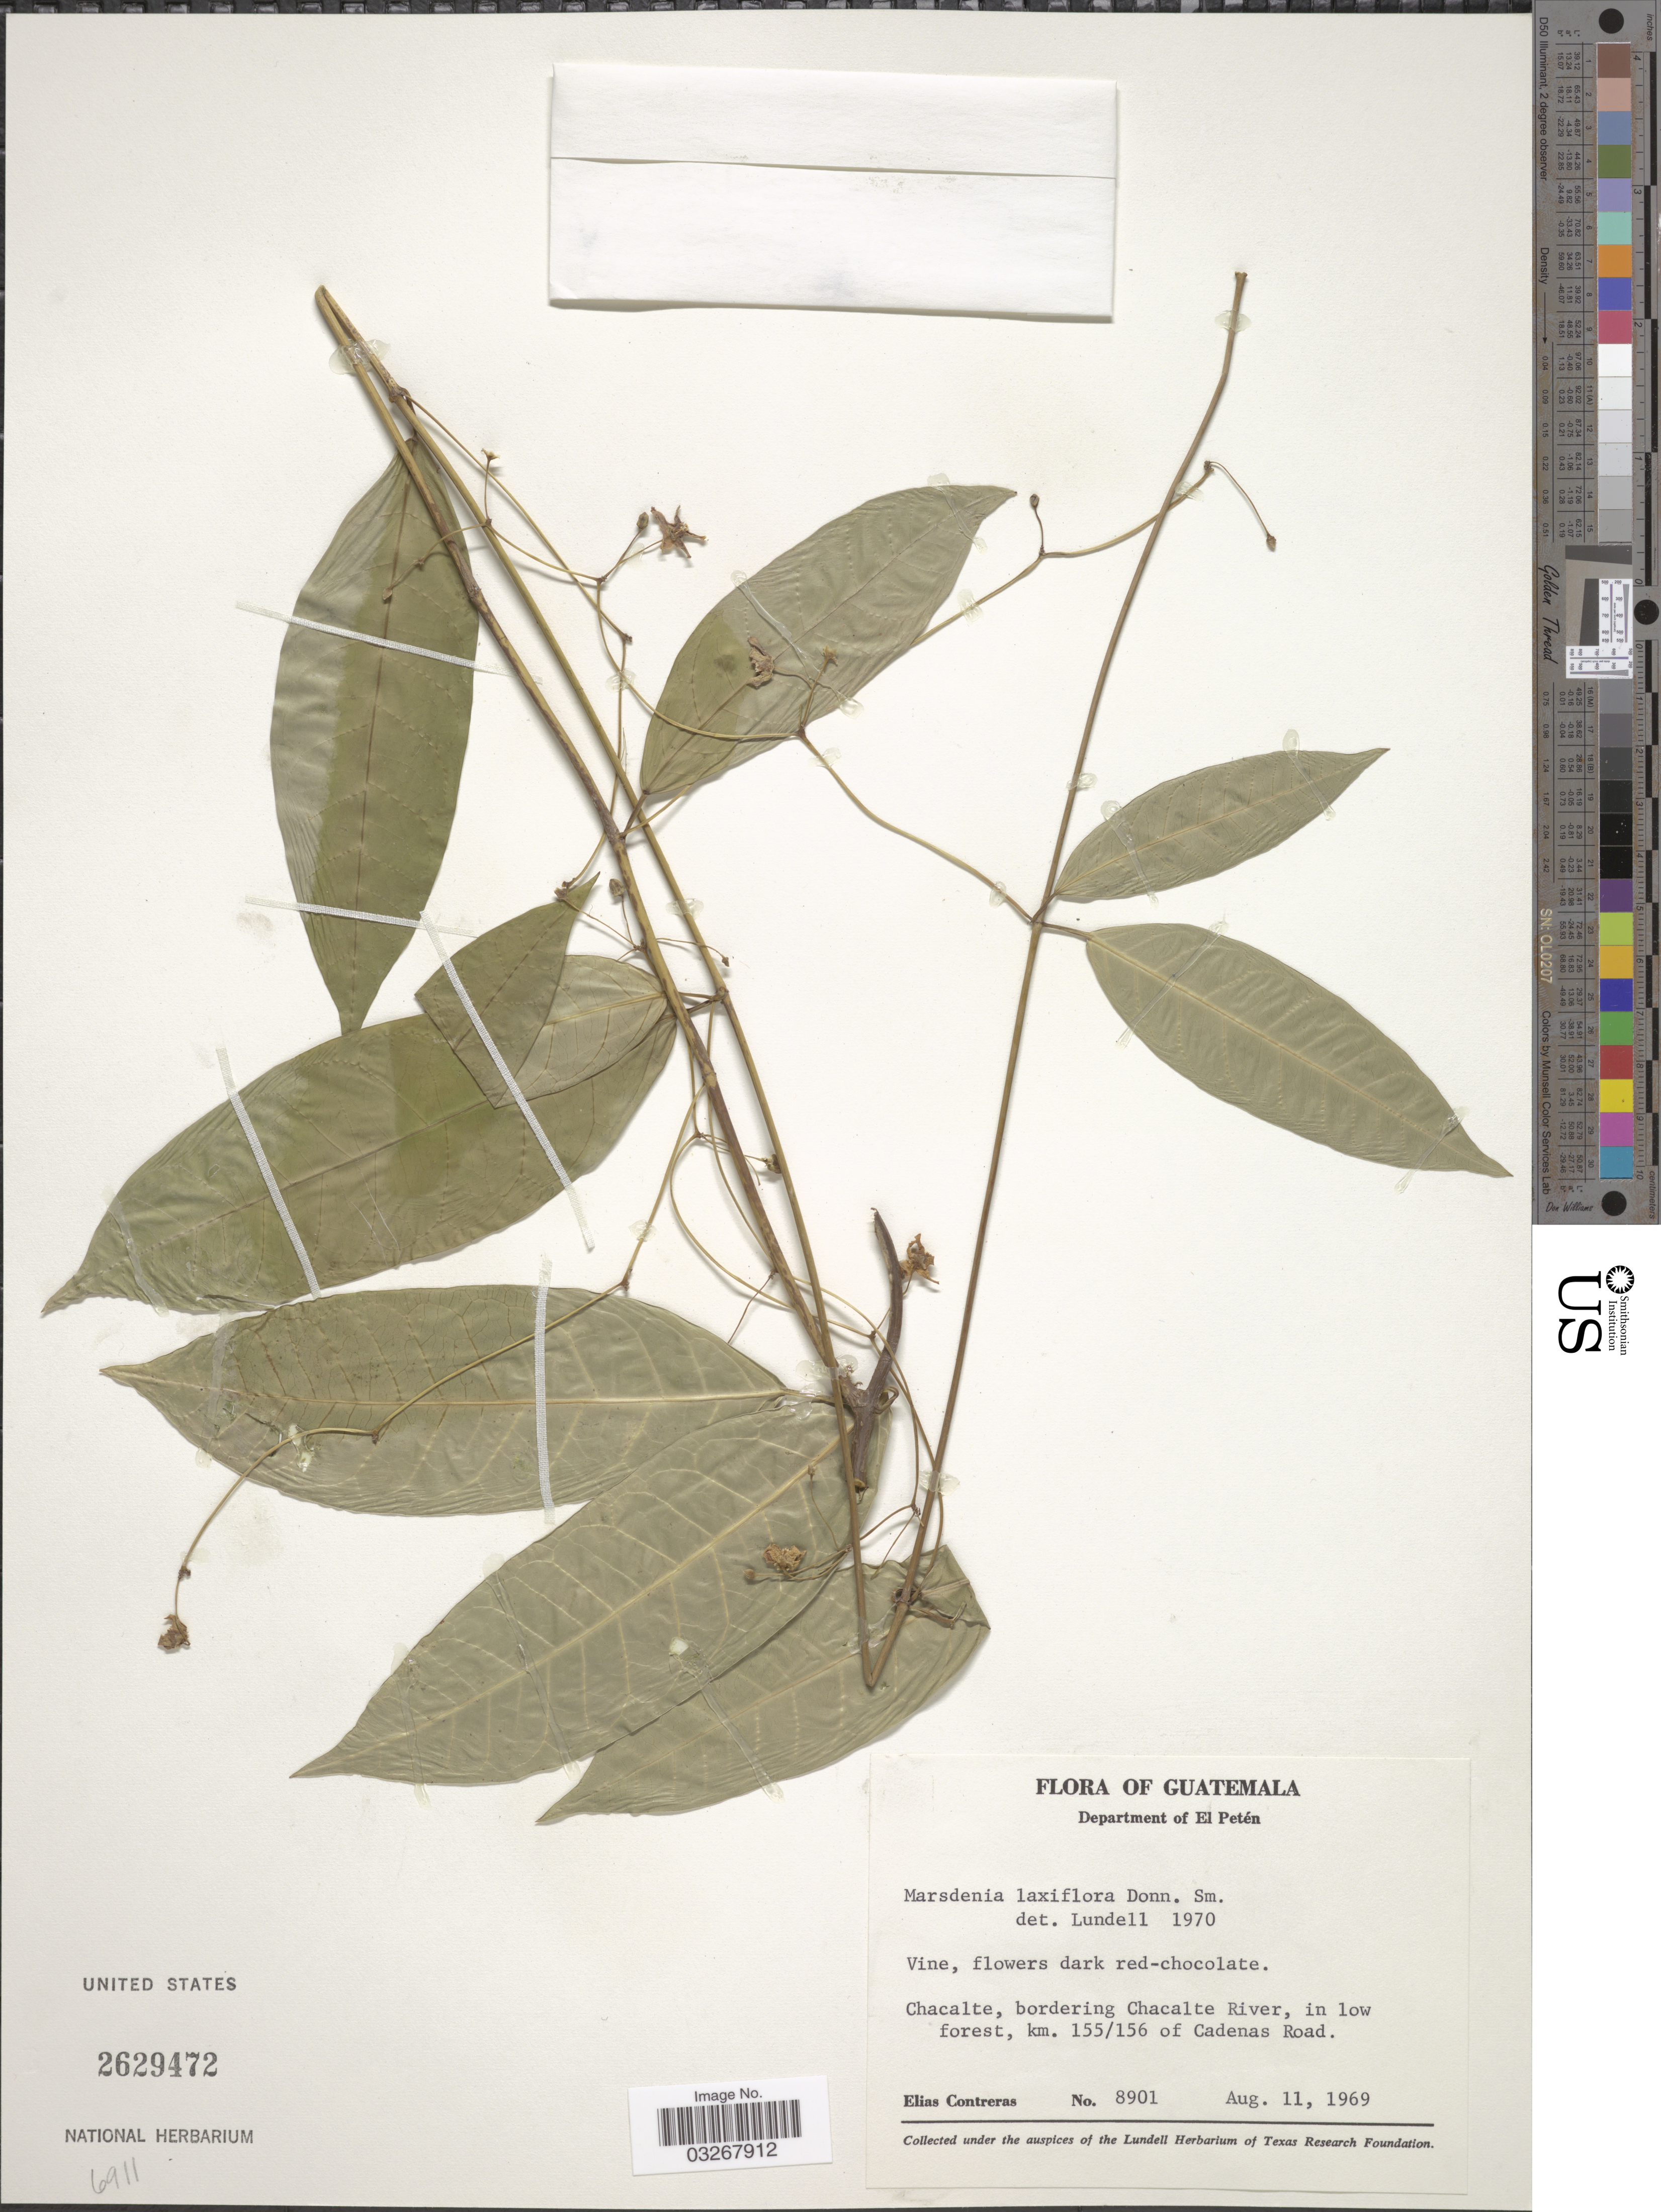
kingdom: Plantae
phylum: Tracheophyta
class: Magnoliopsida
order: Gentianales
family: Apocynaceae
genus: Marsdenia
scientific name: Marsdenia laxiflora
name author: Donn. Sm.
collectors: E. Contreras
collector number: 8901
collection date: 1969-08-11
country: Guatemala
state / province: El Petén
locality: Chacalte, border Chacalte River, in low forest, km. 155/156 of Cadenas Road.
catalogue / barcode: US 2629472